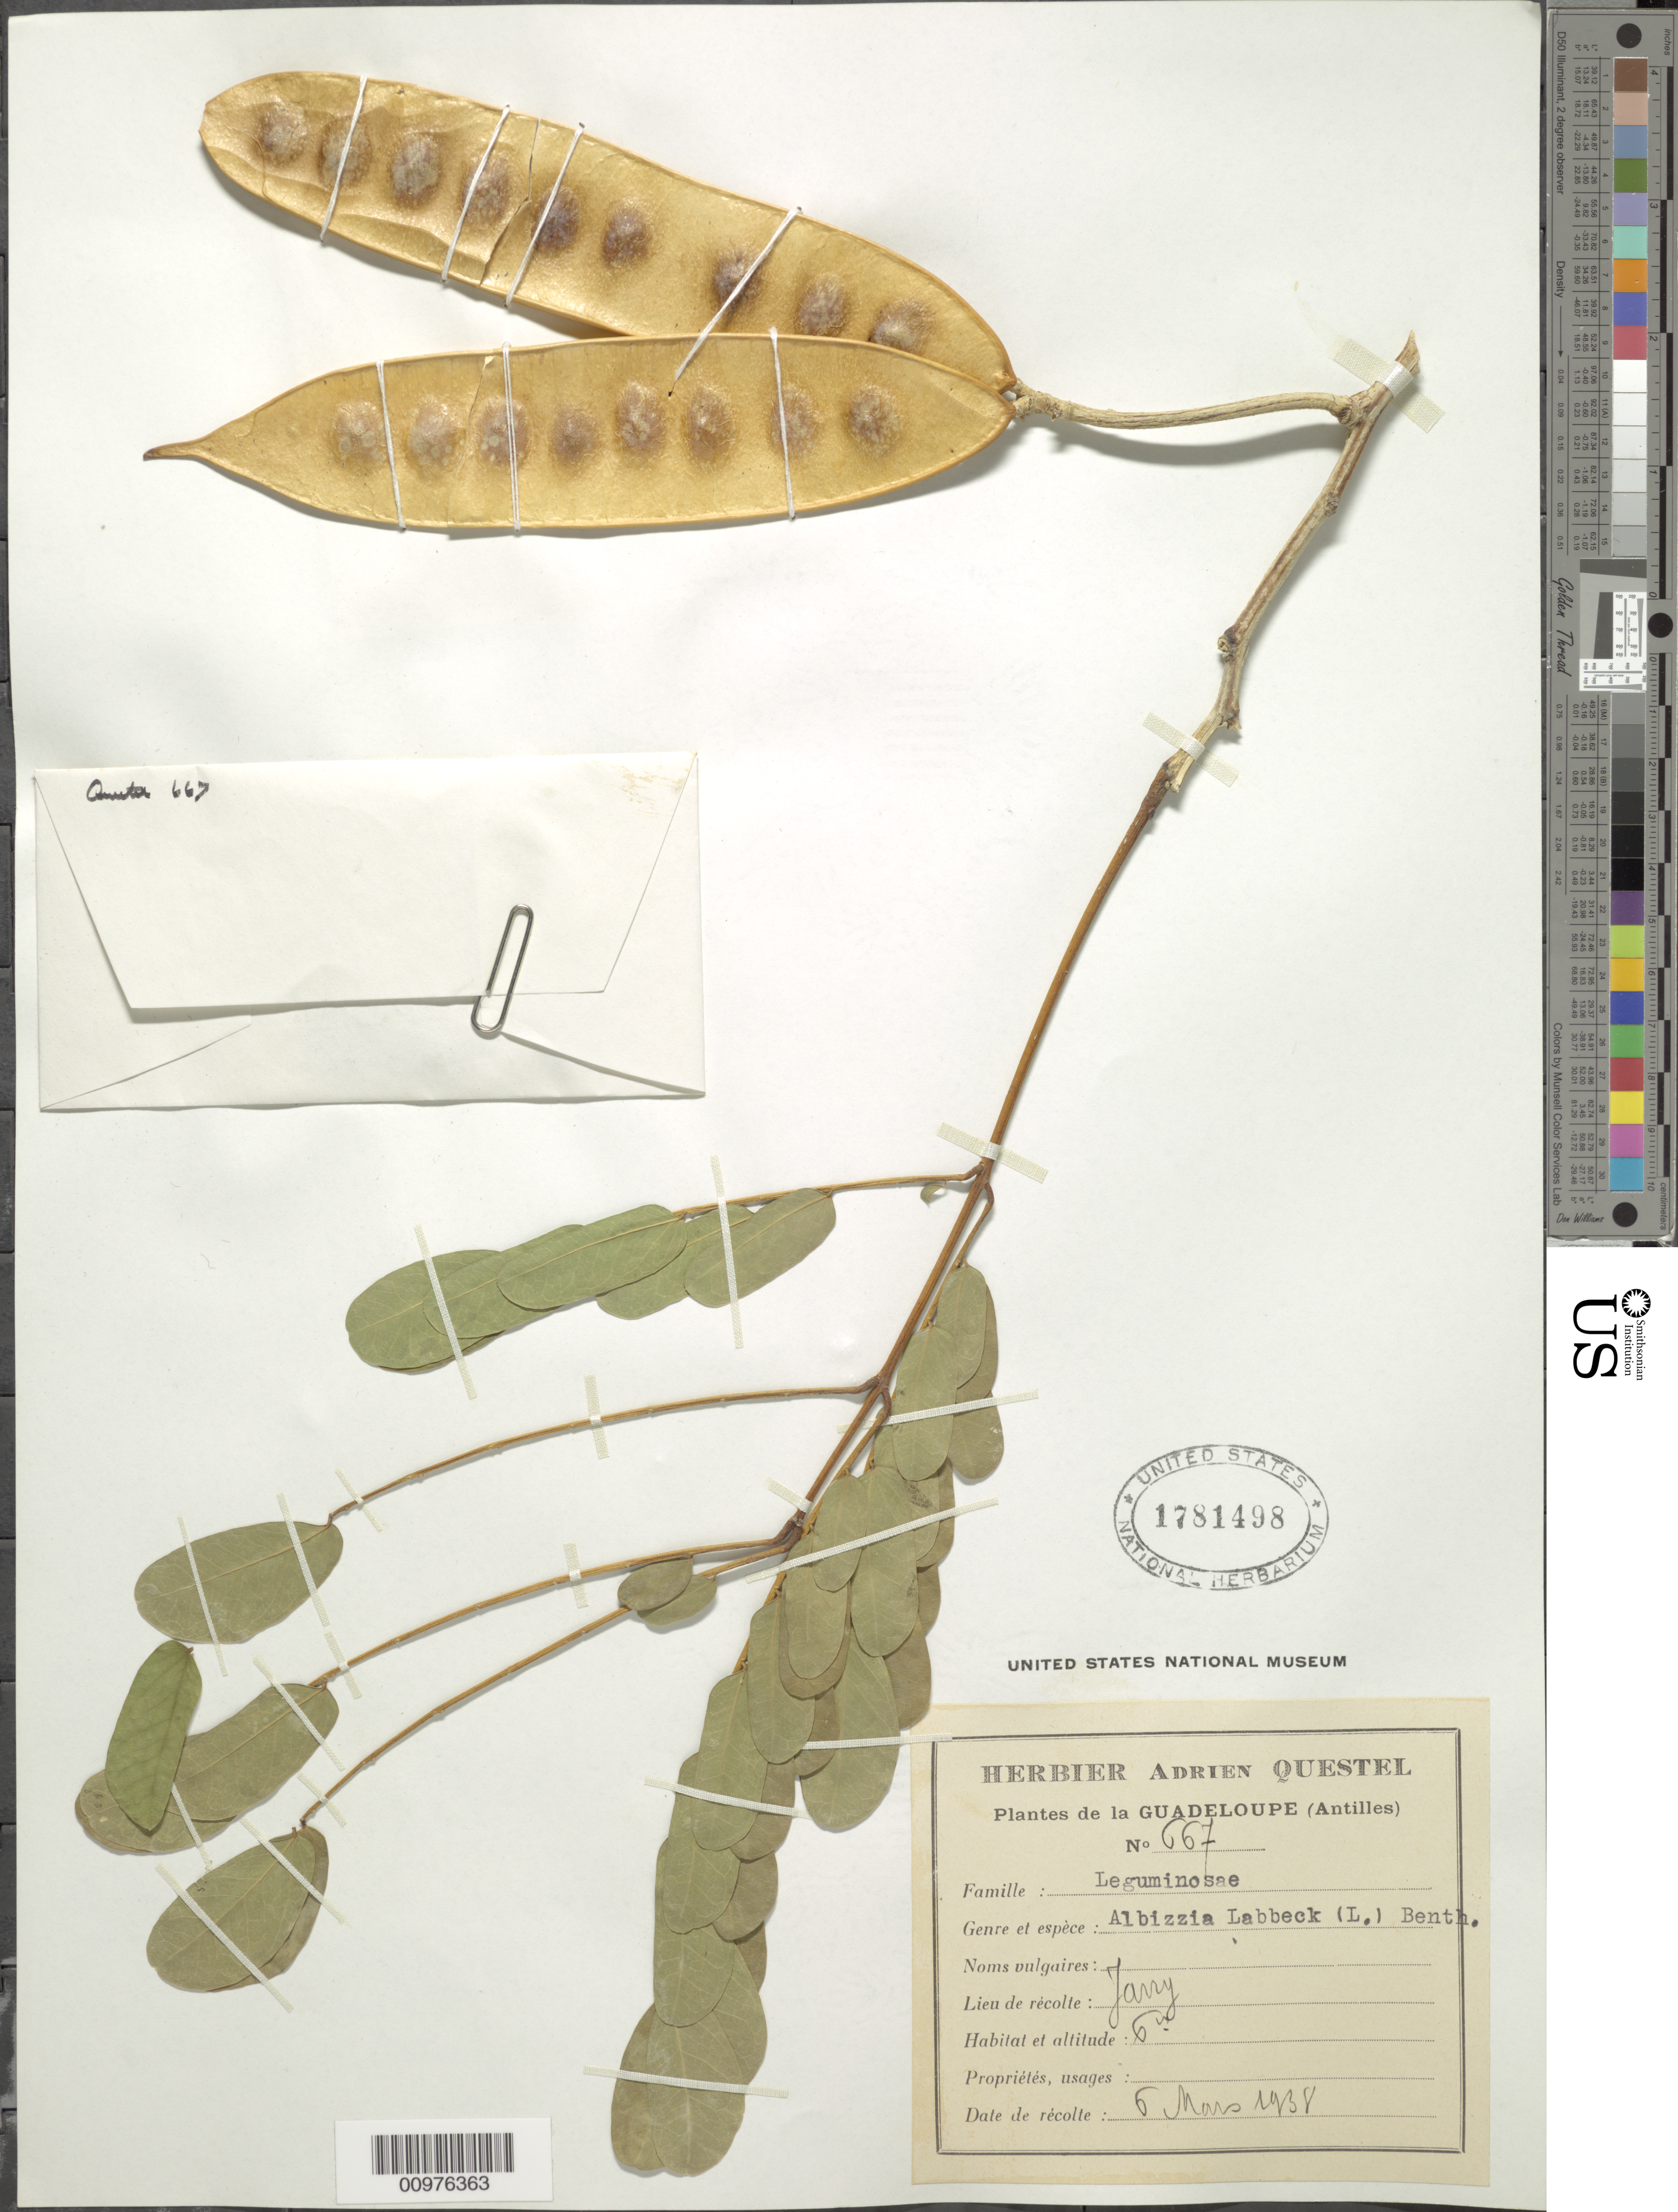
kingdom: Plantae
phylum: Tracheophyta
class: Magnoliopsida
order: Fabales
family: Fabaceae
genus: Albizia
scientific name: Albizia lebbeck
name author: (L.) Benth.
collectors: A. Questel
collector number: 667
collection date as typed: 06 Mar 1938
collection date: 1938-03-06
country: Guadeloupe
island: Basse Terre [Guadeloupe]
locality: Jarry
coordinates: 0 N, 0 E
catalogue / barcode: US 1781498